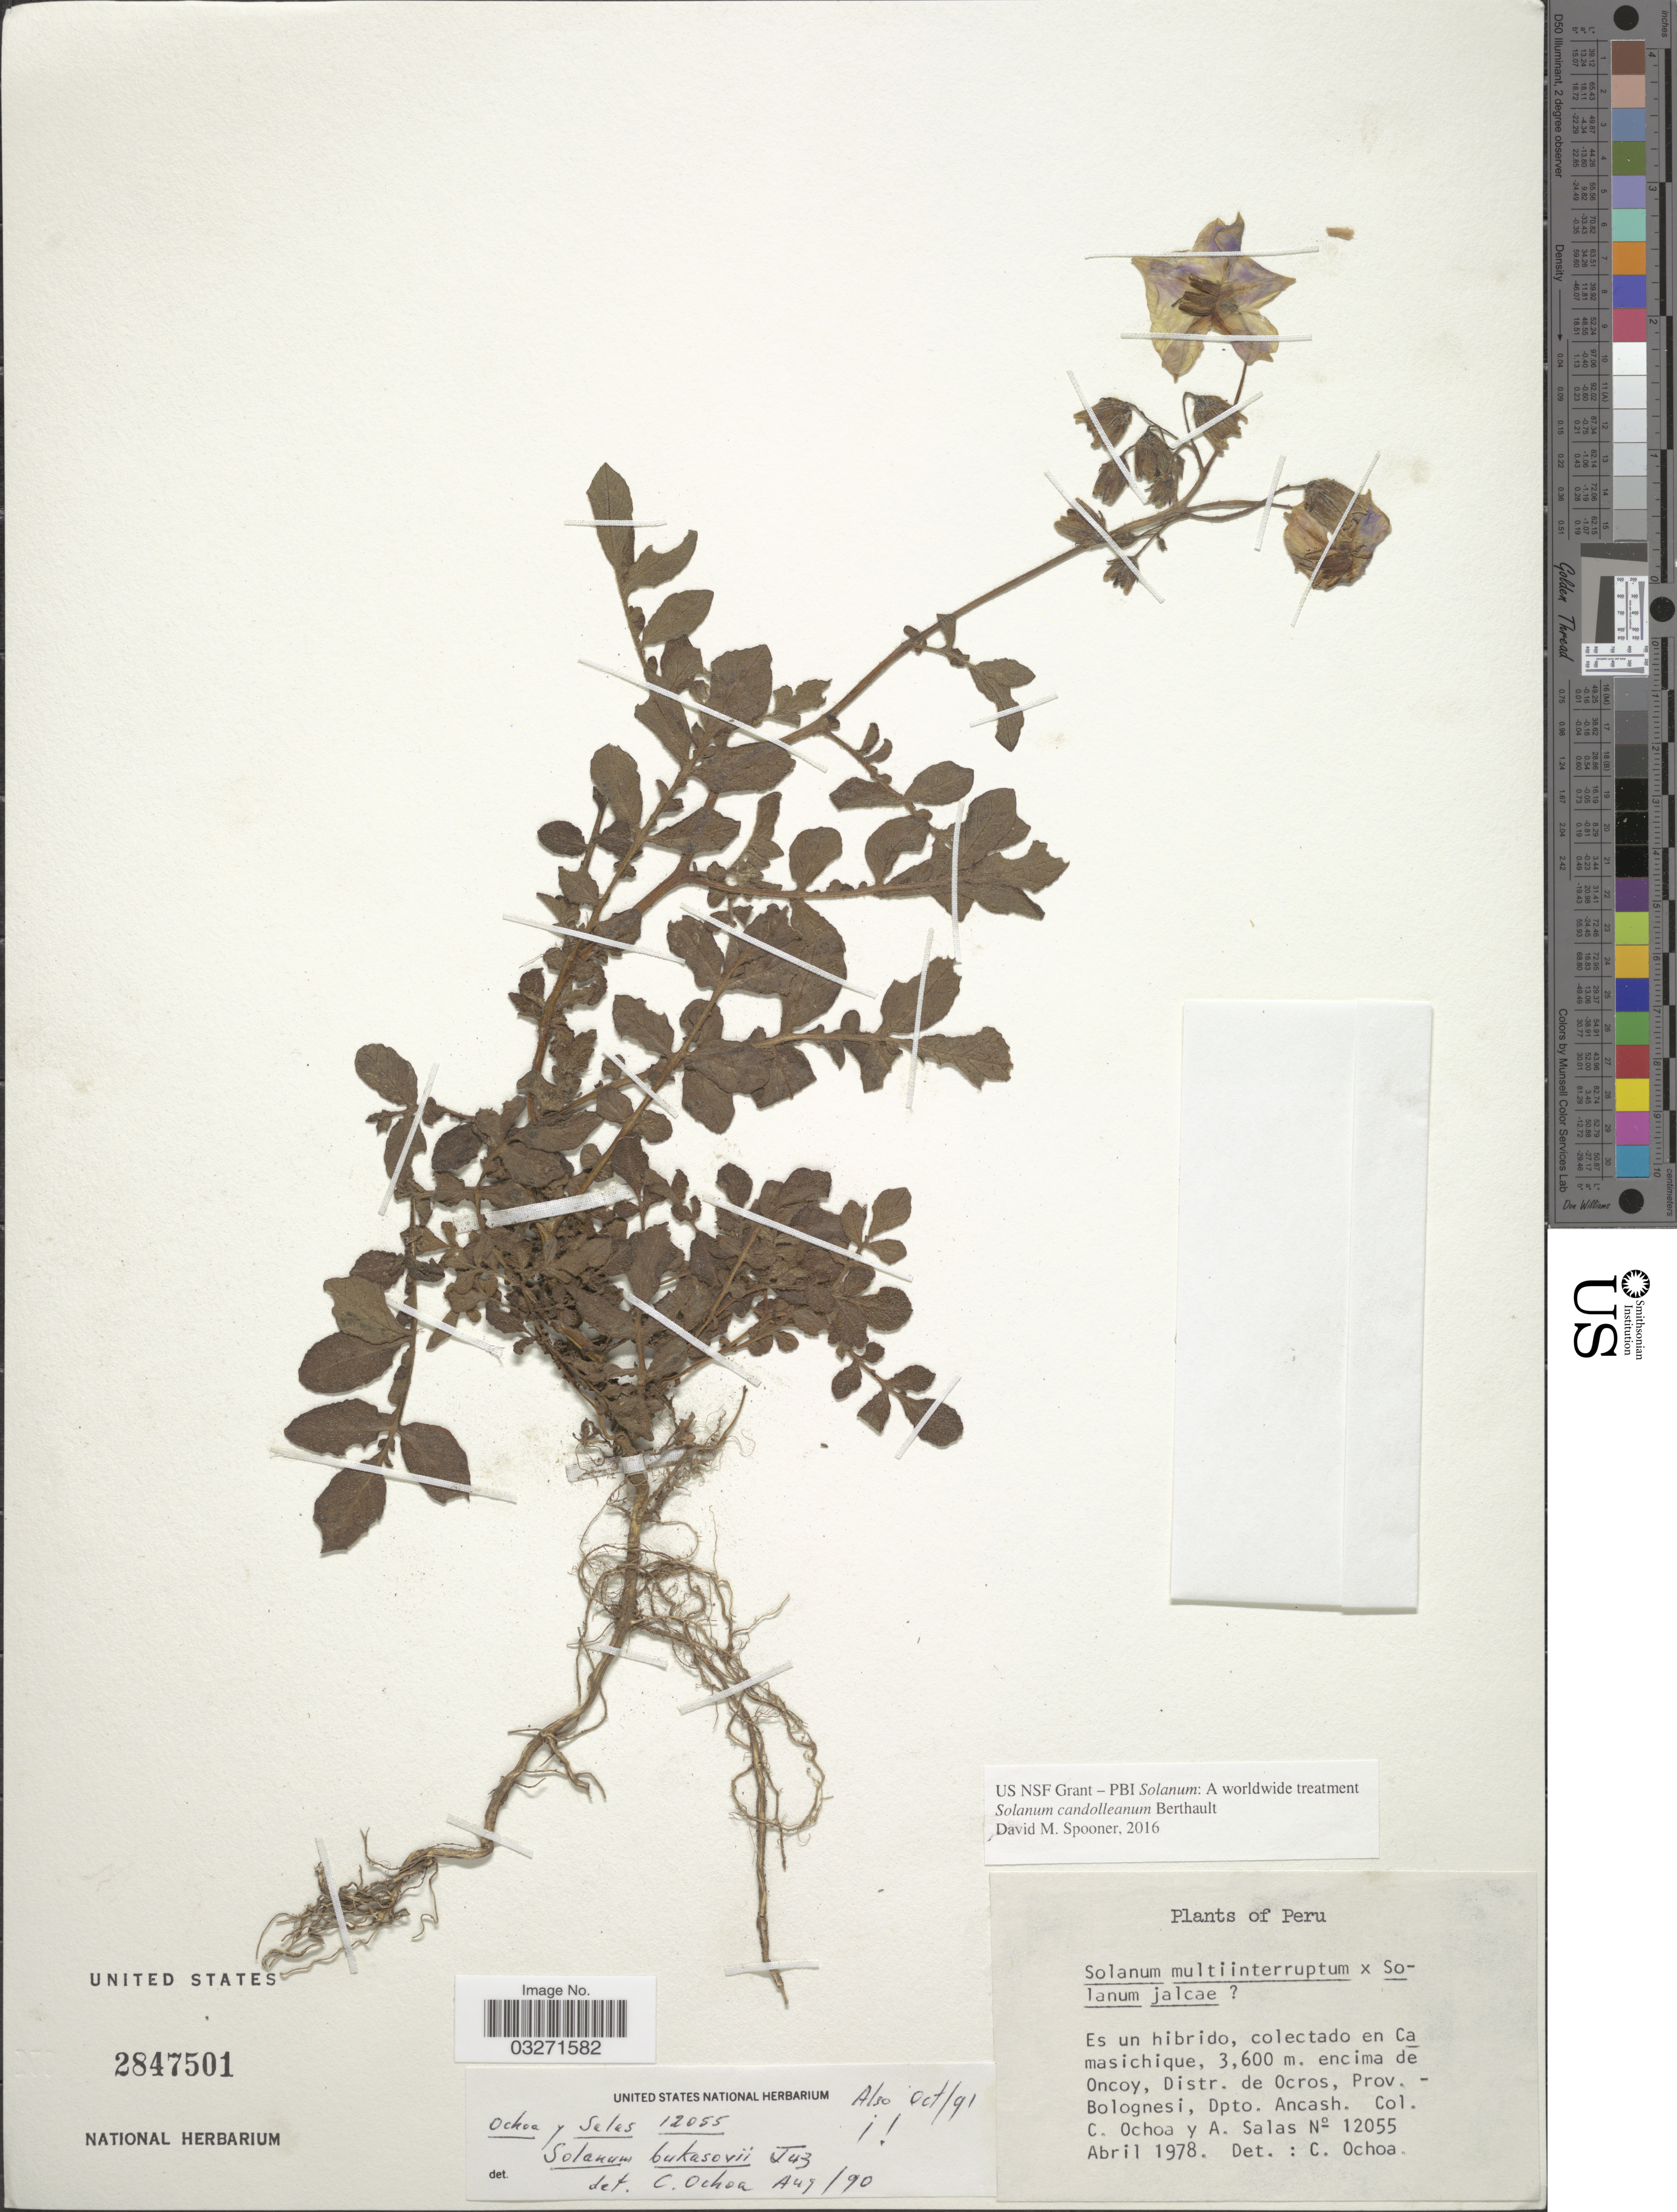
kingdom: Plantae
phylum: Tracheophyta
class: Magnoliopsida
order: Solanales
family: Solanaceae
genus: Solanum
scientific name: Solanum candolleanum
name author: Berthault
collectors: C. Ochoa & A. Salas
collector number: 12055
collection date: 1978-04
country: Peru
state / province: Ancash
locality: Encima de Oncoy, Distr. de Ocros, Prov. Bolognesi, Dpto. Ancash.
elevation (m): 3600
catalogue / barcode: US 2847501